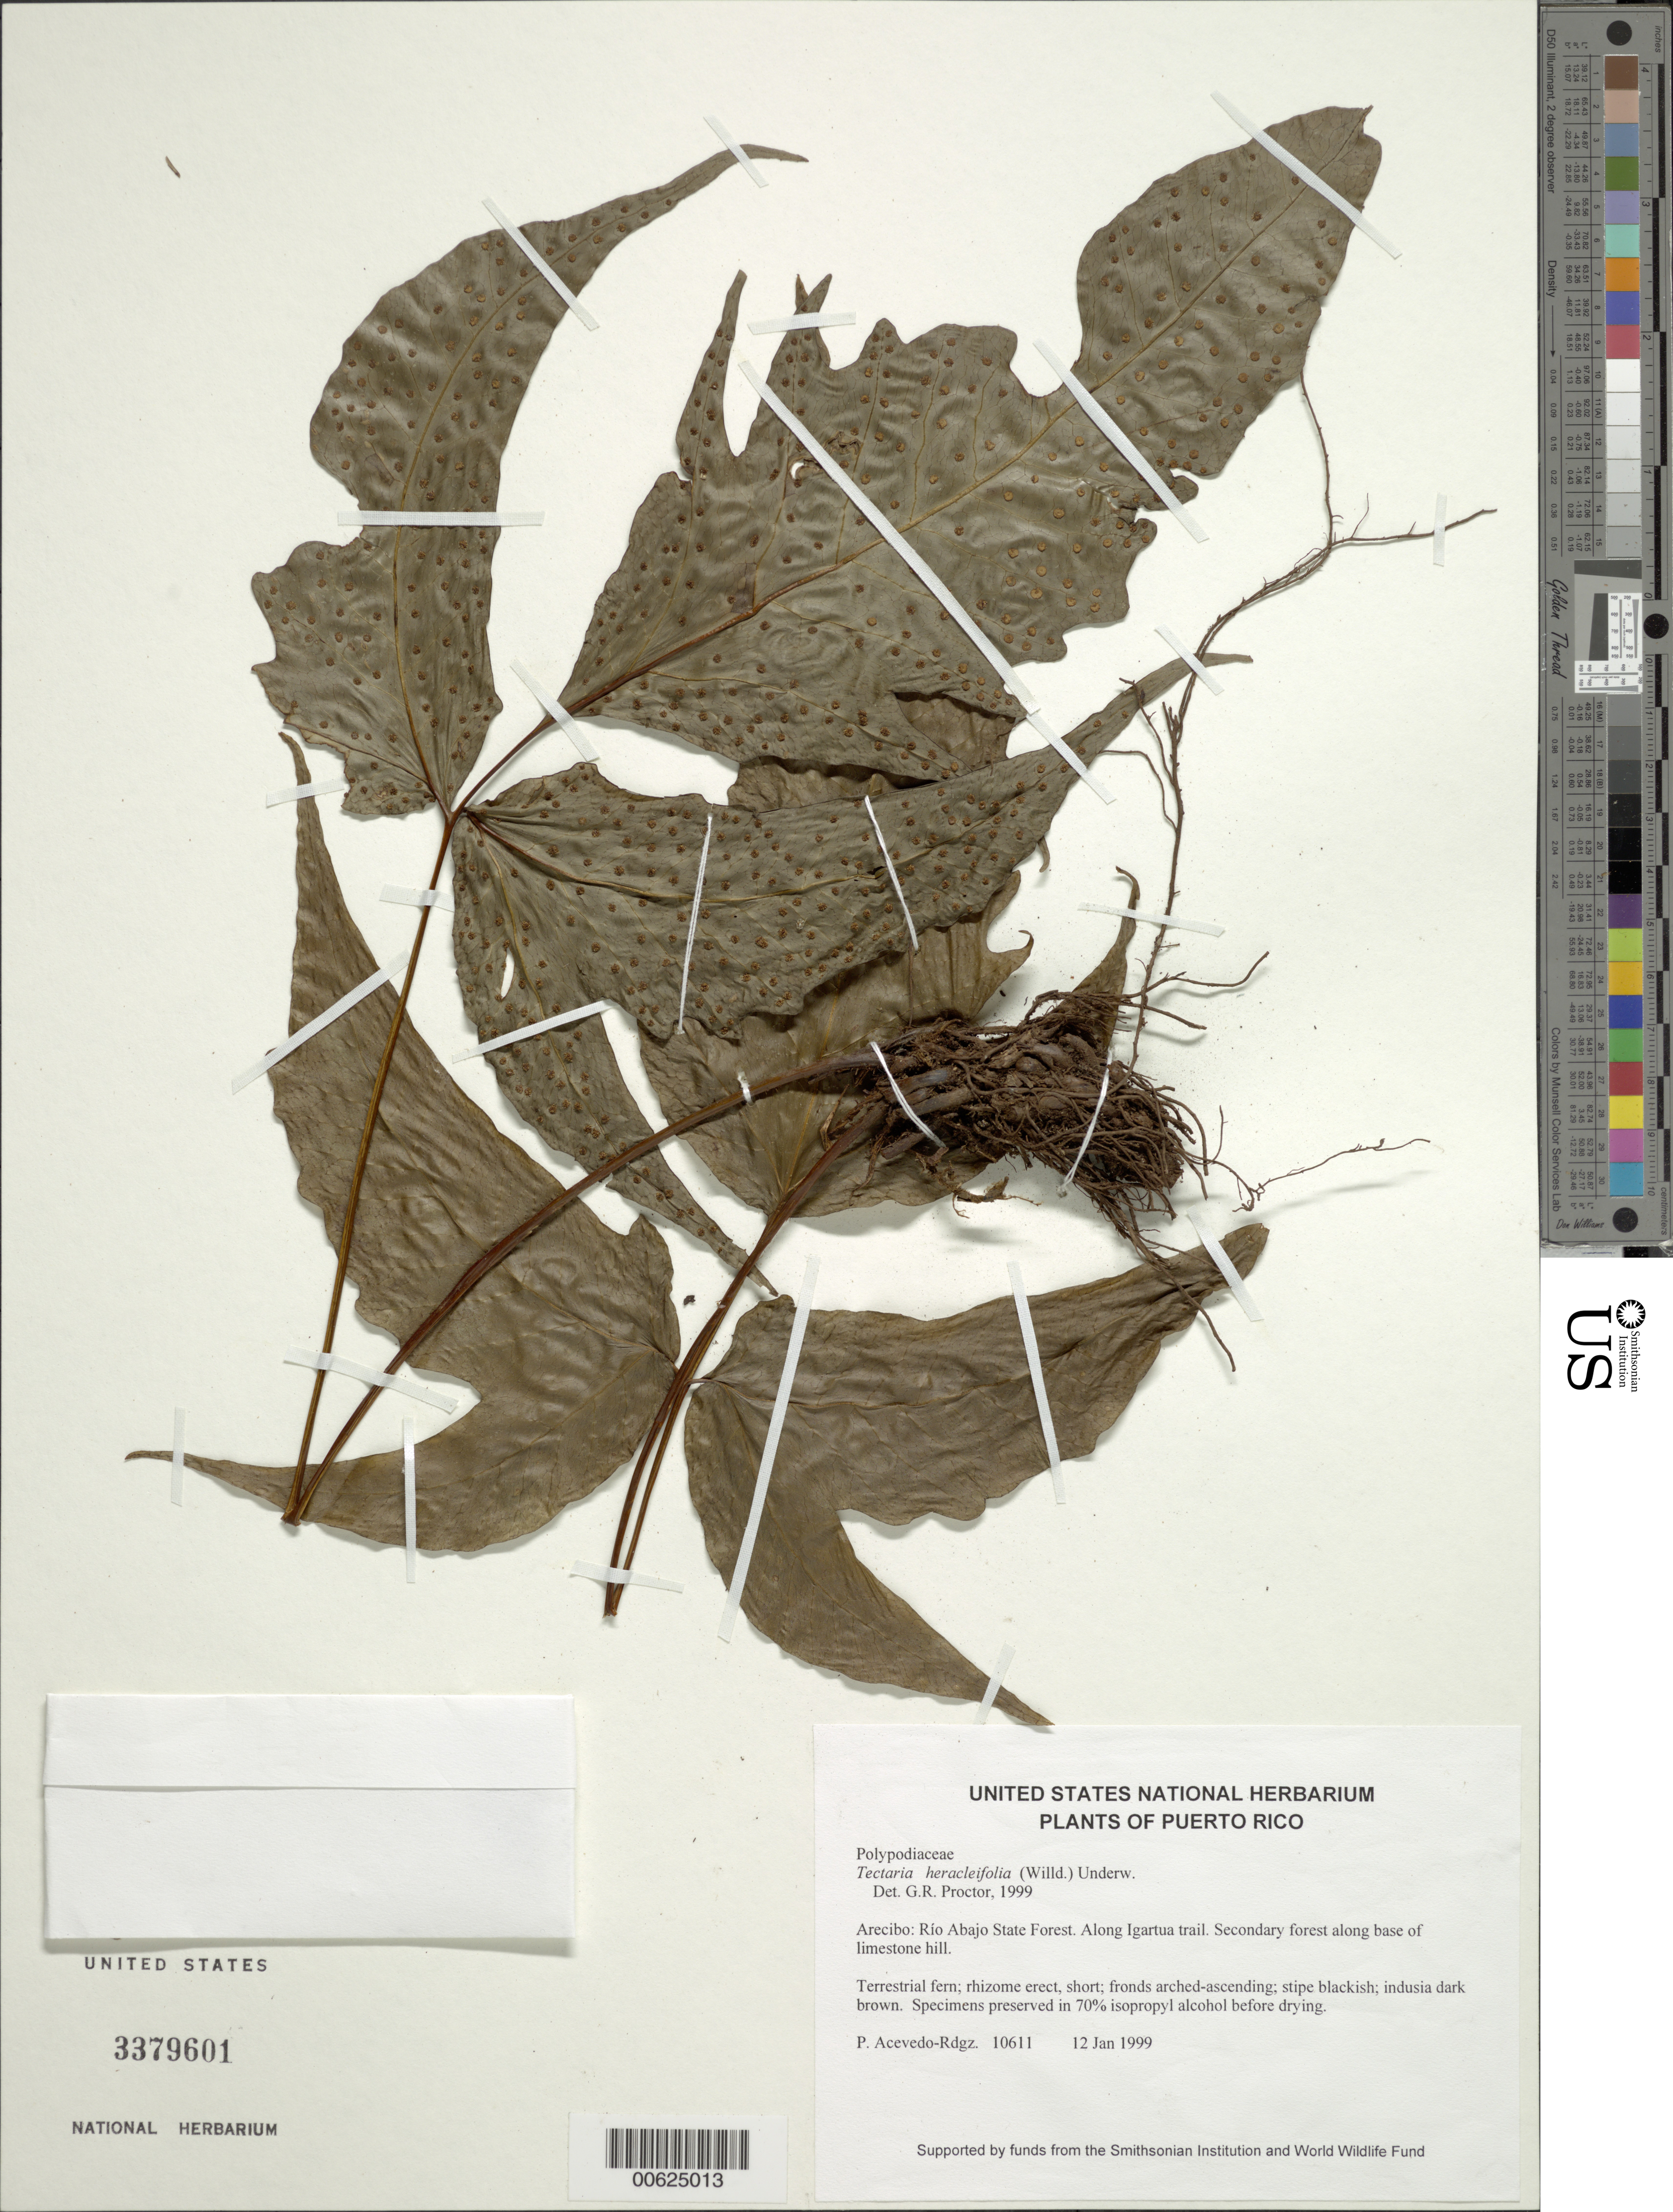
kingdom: Plantae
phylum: Tracheophyta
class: Polypodiopsida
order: Polypodiales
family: Tectariaceae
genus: Tectaria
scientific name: Tectaria heracleifolia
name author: (Willd.) Underw.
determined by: Proctor, G. R.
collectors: P. Acevedo-Rodr.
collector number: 10611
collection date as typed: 12 Jan 1999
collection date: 1999-01-12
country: Puerto Rico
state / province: Arecibo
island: Puerto Rico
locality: Arecibo; Río Abajo State Forest. Along Igartua trail.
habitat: Secondary forest along base of limestone hill.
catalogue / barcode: US 3379601